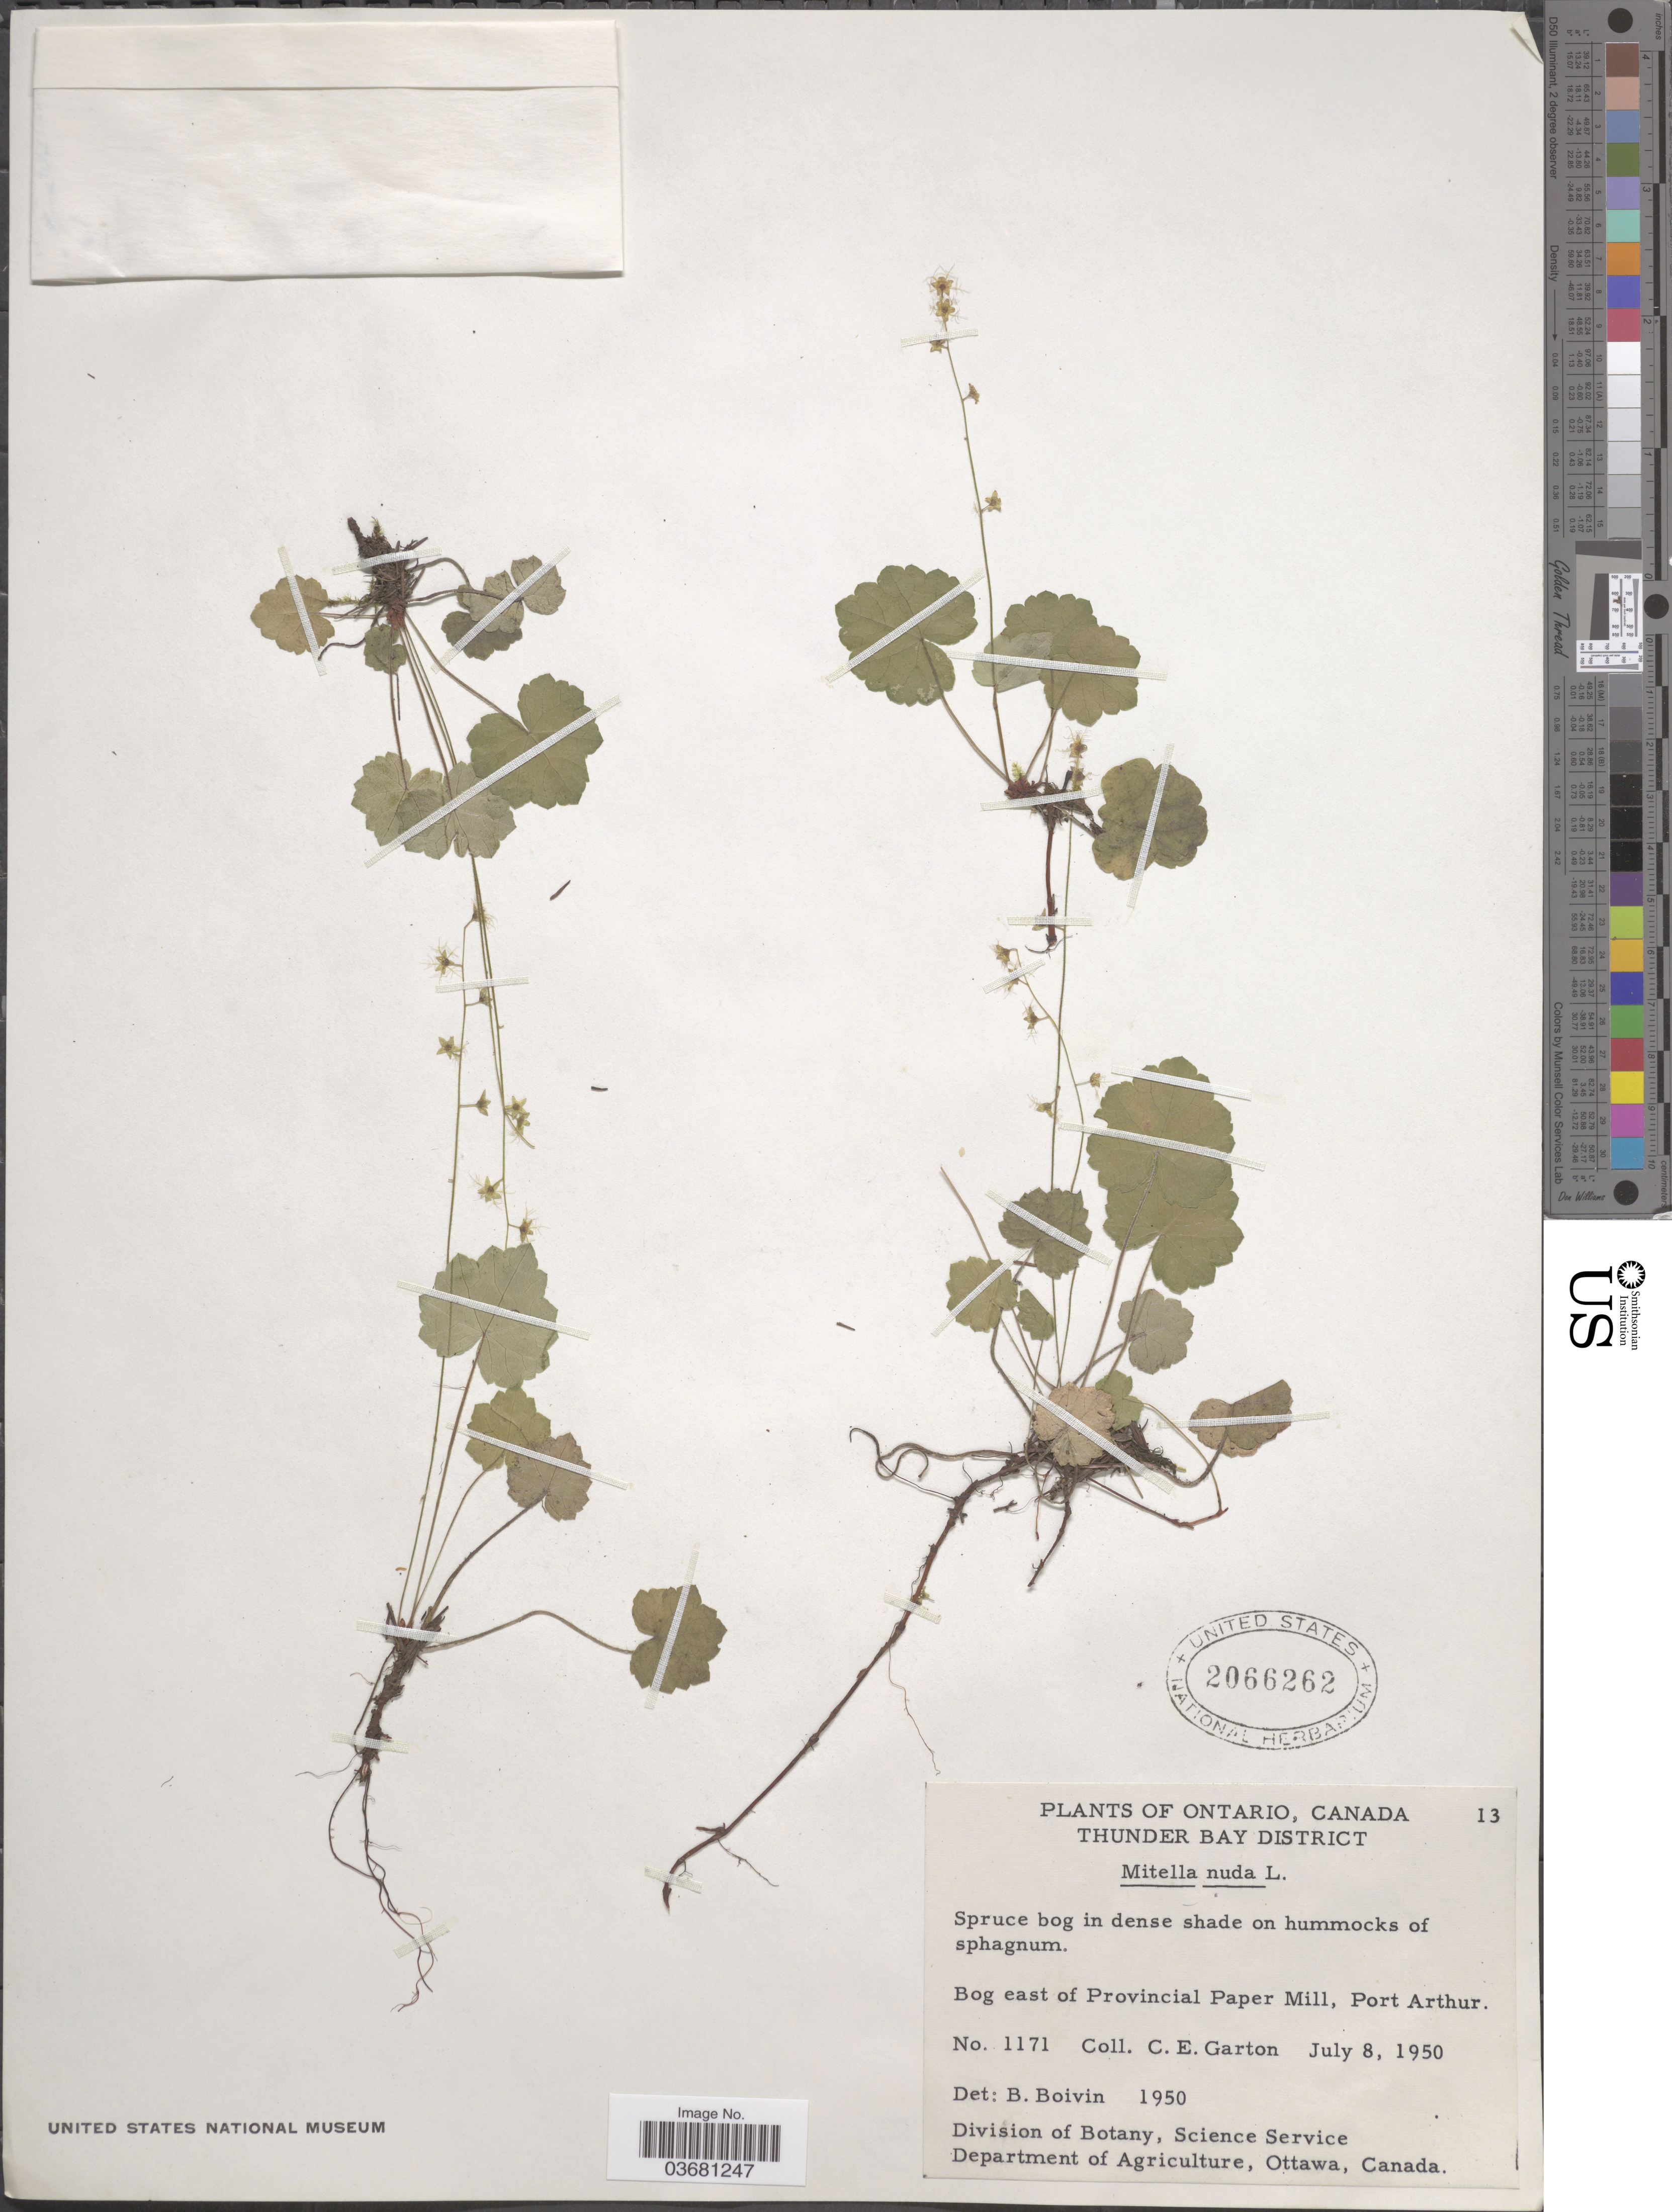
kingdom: Plantae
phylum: Tracheophyta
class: Magnoliopsida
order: Saxifragales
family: Saxifragaceae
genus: Mitella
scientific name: Mitella nuda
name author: L.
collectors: C. E. Garton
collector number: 1171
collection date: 1950-07-08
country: Canada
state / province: Ontario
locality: Thunder Bay District. Bog east of Provincial Paper Mill, Port Arthur.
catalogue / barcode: US 2066262